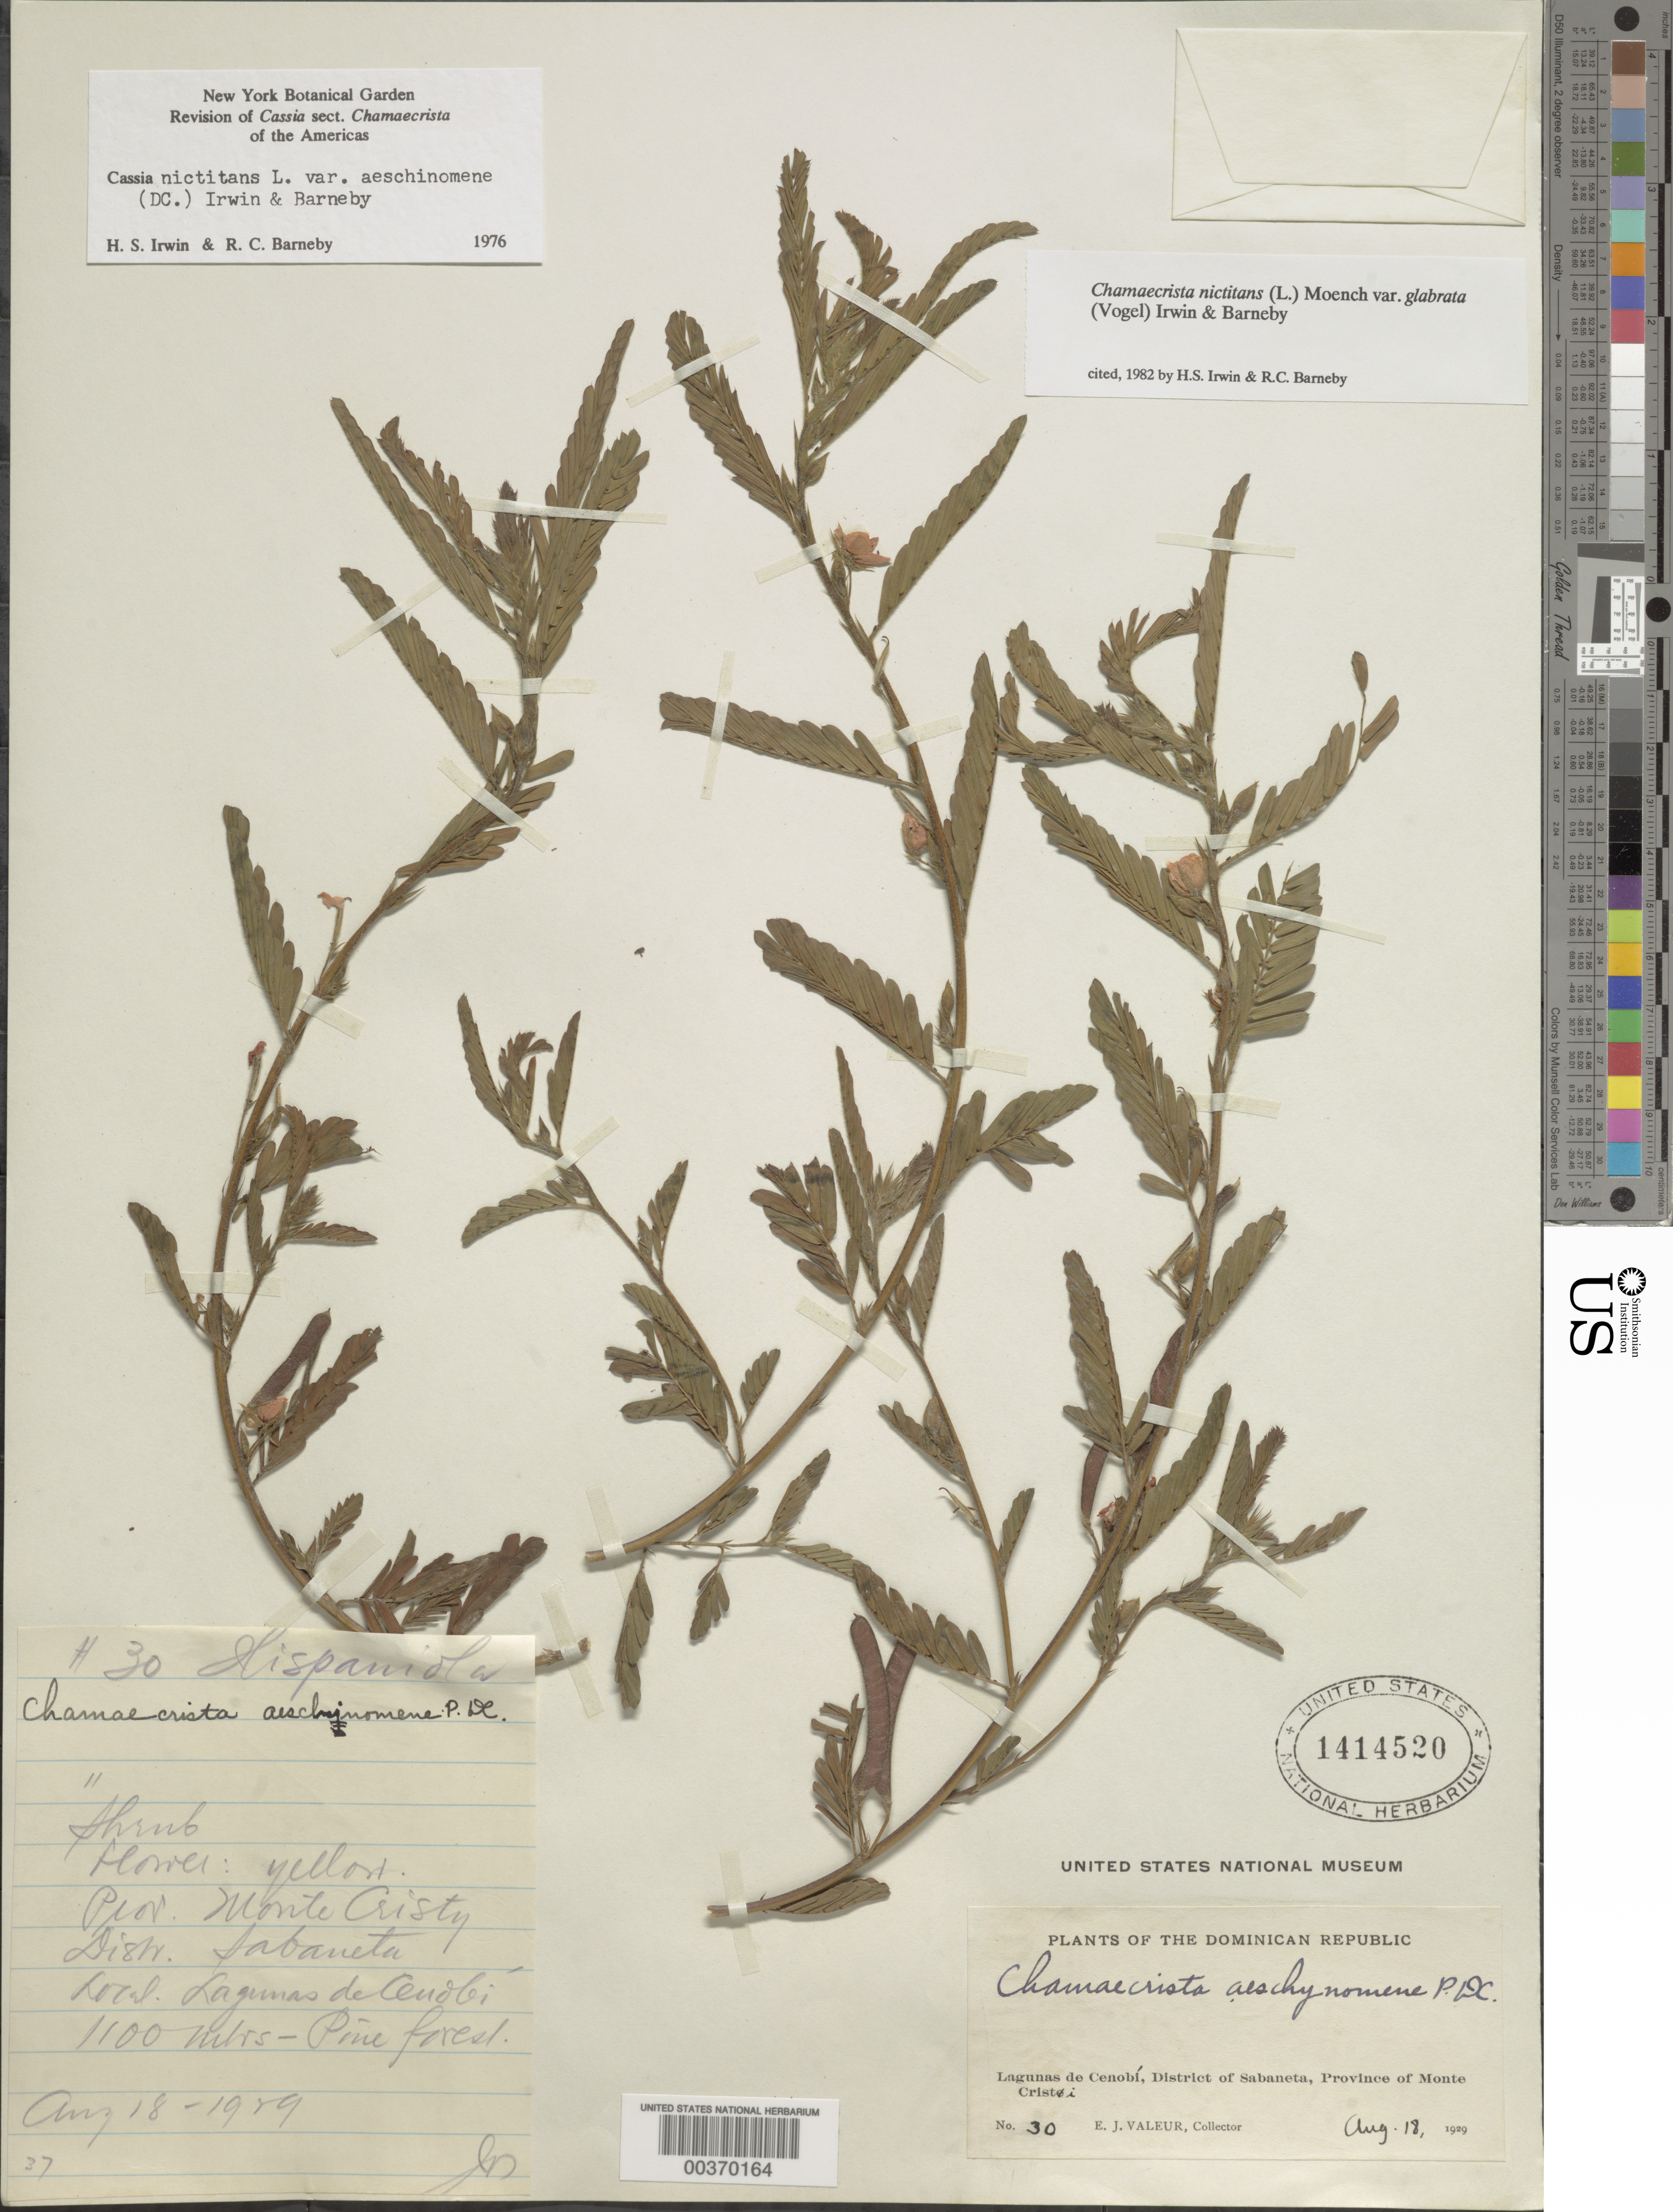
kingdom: Plantae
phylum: Tracheophyta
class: Magnoliopsida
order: Fabales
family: Fabaceae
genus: Chamaecrista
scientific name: Chamaecrista nictitans var. glabrata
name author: (Vogel) H.S. Irwin & Barneby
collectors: E. Valeur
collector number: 30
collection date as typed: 18 Aug 1929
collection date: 1929-08-18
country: Dominican Republic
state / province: Santiago Rodríguez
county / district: Sabaneta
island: Hispaniola Island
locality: Lagunas de cenobi; sabeneta dist. [province originally recorded as monte cristi.]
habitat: Pine forest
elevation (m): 1100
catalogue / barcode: US 1414520